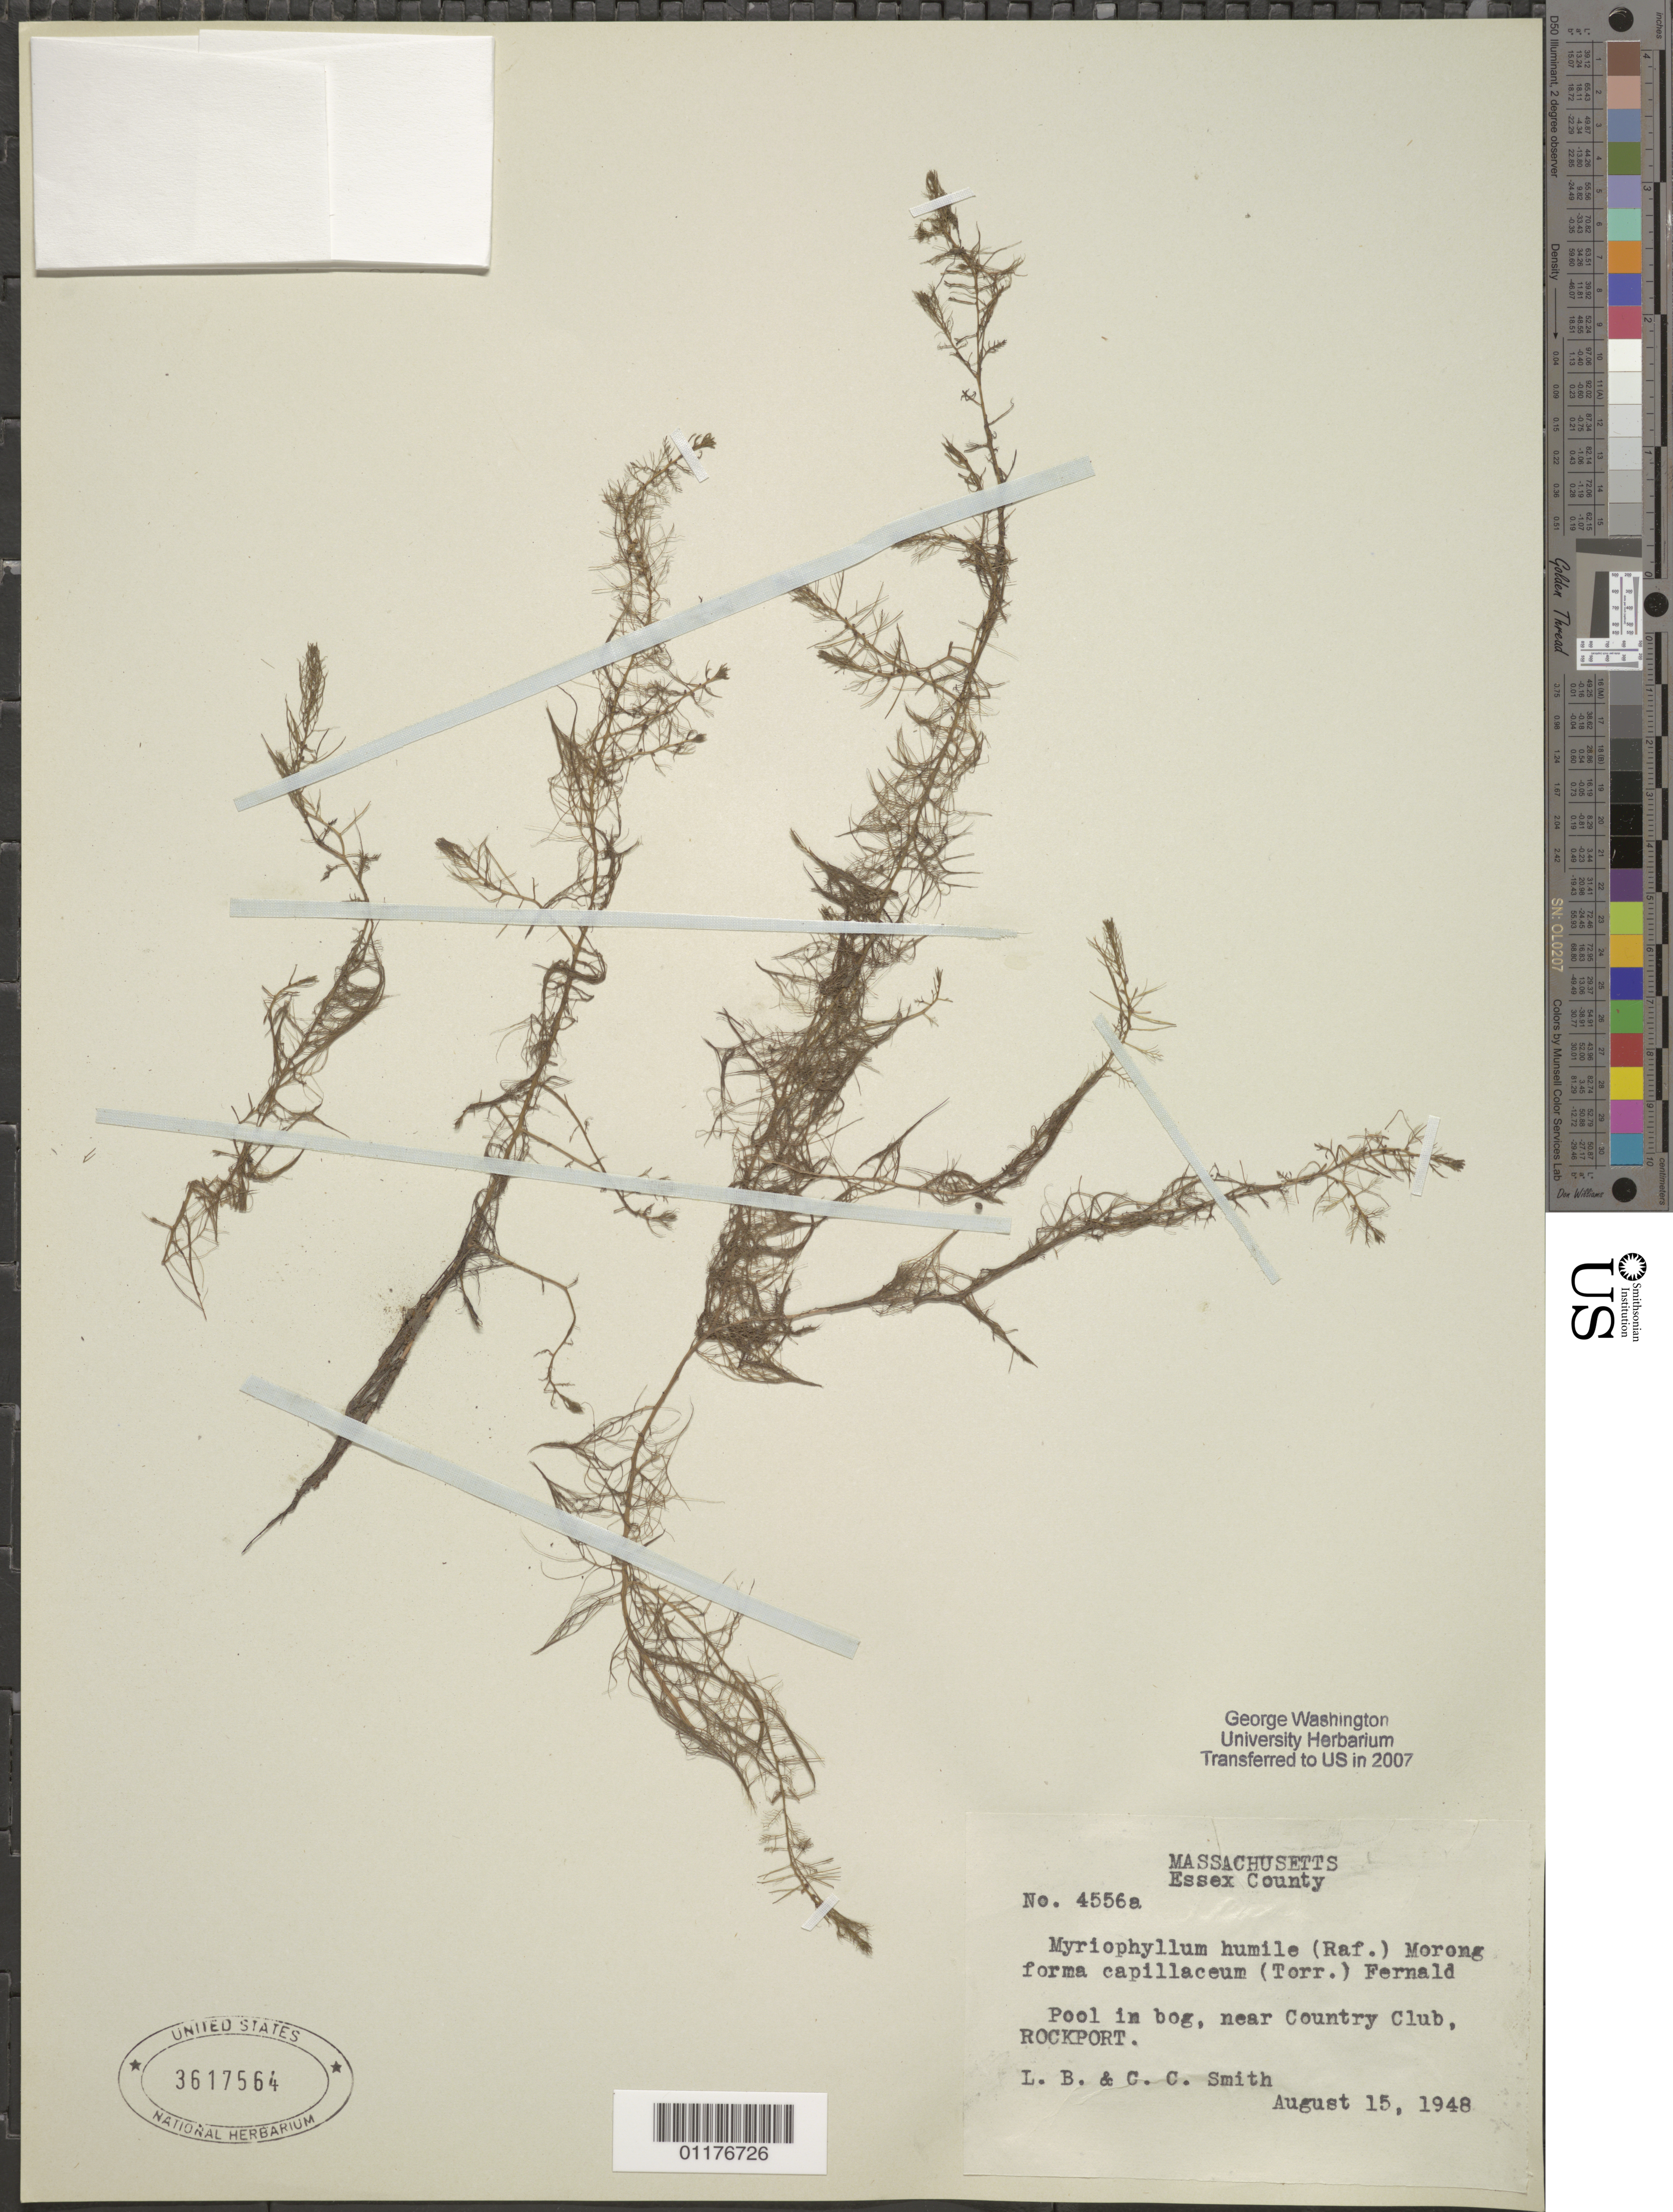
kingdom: Plantae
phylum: Tracheophyta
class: Magnoliopsida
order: Saxifragales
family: Haloragaceae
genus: Myriophyllum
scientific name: Myriophyllum humile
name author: (Raf.) Morong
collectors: L. Smith & C. C. Smith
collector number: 4556a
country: United States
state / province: Massachusetts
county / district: Essex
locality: Near Country Club, Rockport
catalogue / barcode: US 3617564